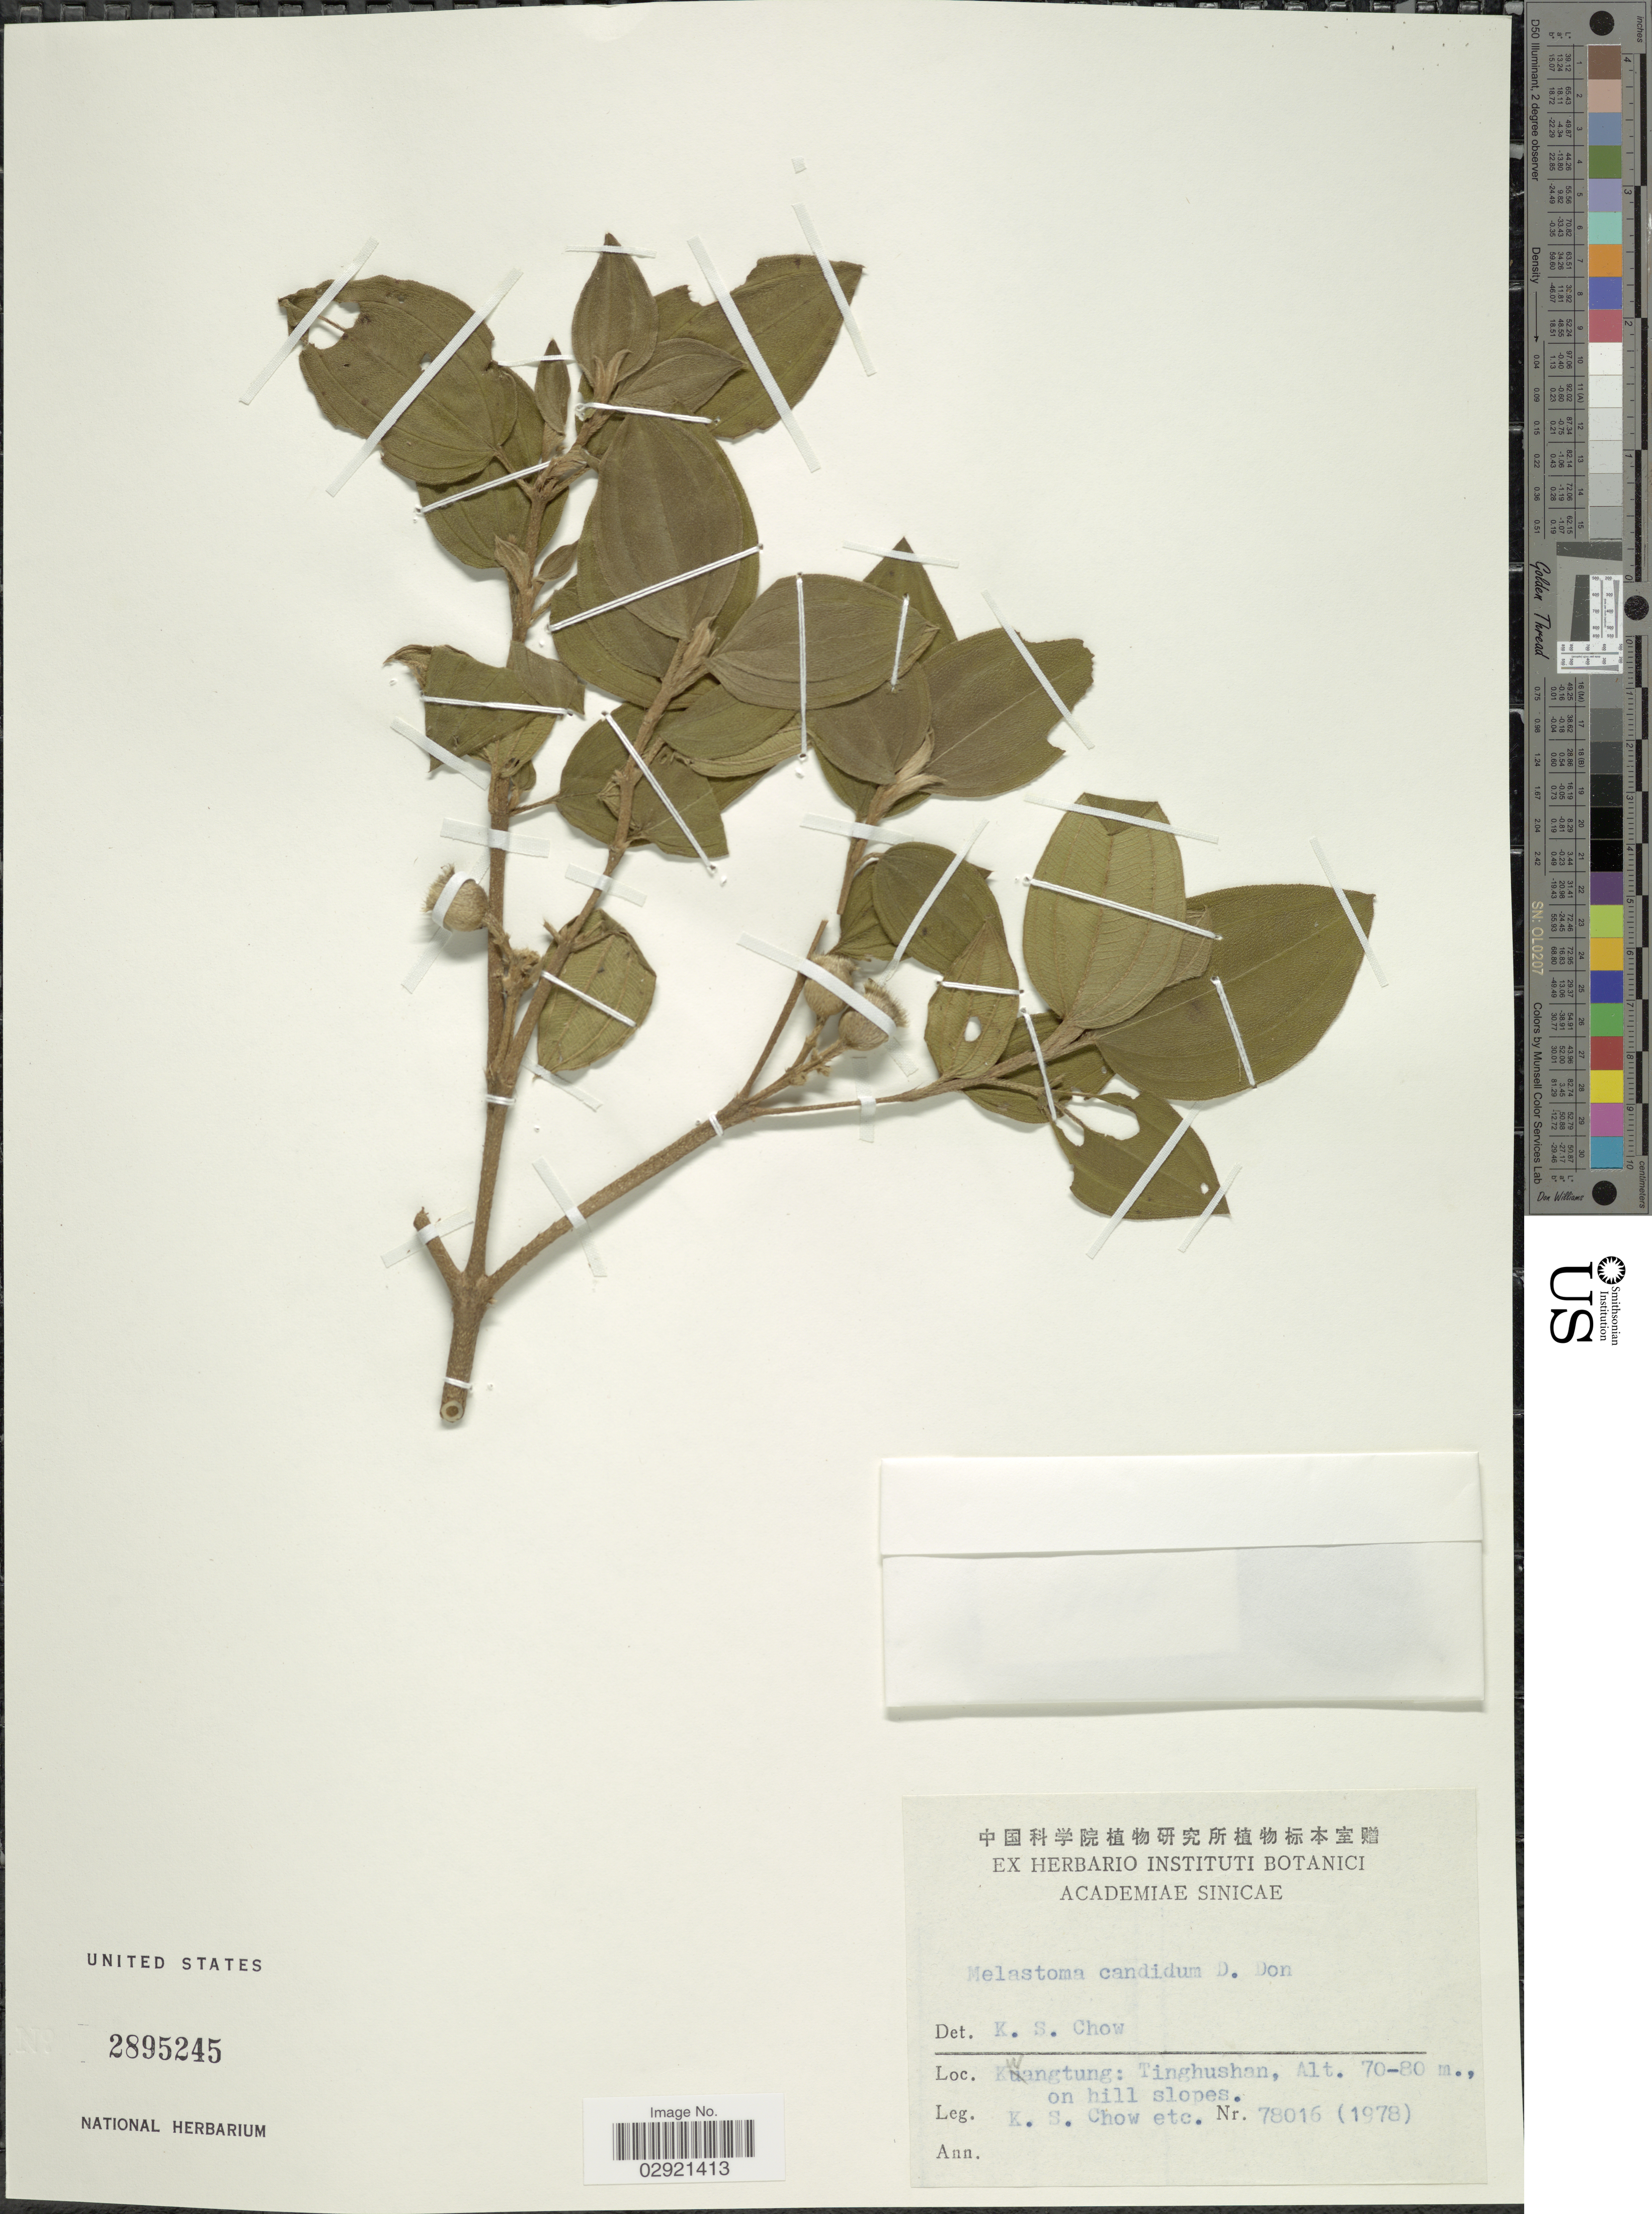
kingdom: Plantae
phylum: Tracheophyta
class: Magnoliopsida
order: Myrtales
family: Melastomataceae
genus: Melastoma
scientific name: Melastoma candidum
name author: D. Don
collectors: K. S. Chow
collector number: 78016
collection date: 1978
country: China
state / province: Guangdong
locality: Kwangtung: Tinghushan.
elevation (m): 70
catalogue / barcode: US 2895245